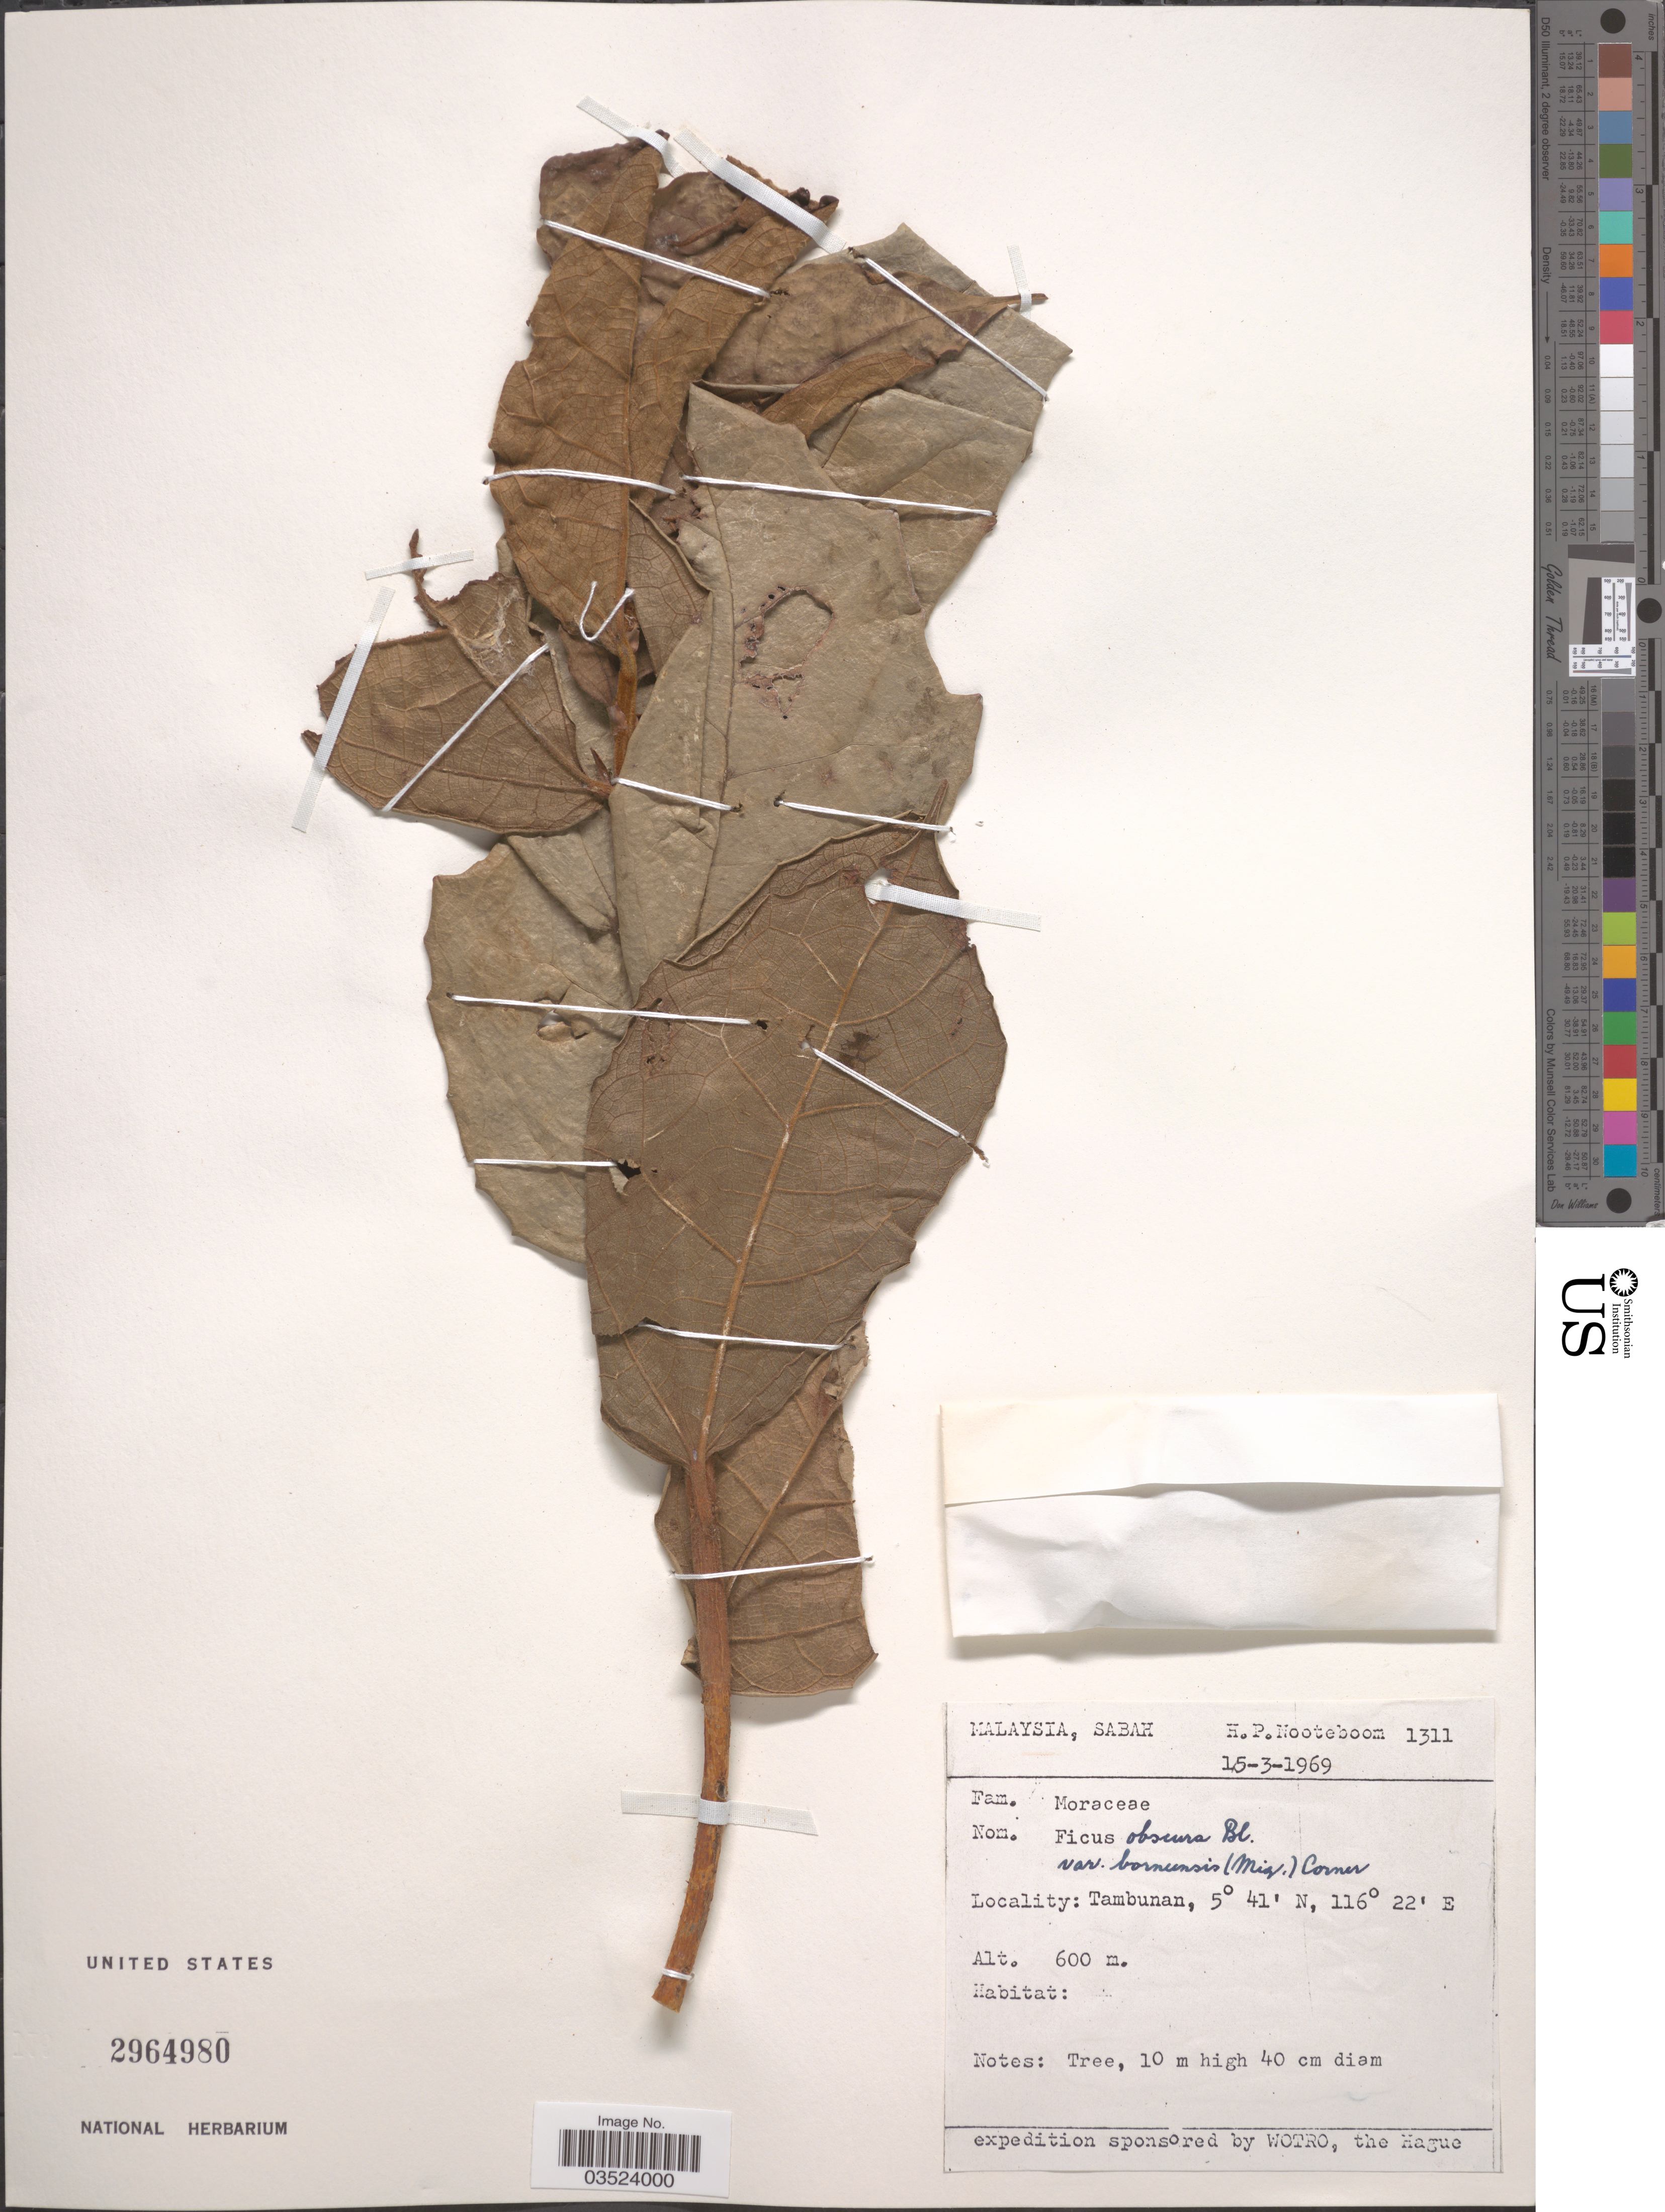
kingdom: Plantae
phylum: Tracheophyta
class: Magnoliopsida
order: Rosales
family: Moraceae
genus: Ficus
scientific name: Ficus obscura var. borneensis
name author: (Miq.) Corner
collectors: H. P. Nooteboom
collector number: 1311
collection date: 1969-03-15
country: Malaysia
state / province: Sabah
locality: Tambunan.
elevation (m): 600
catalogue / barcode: US 2964980